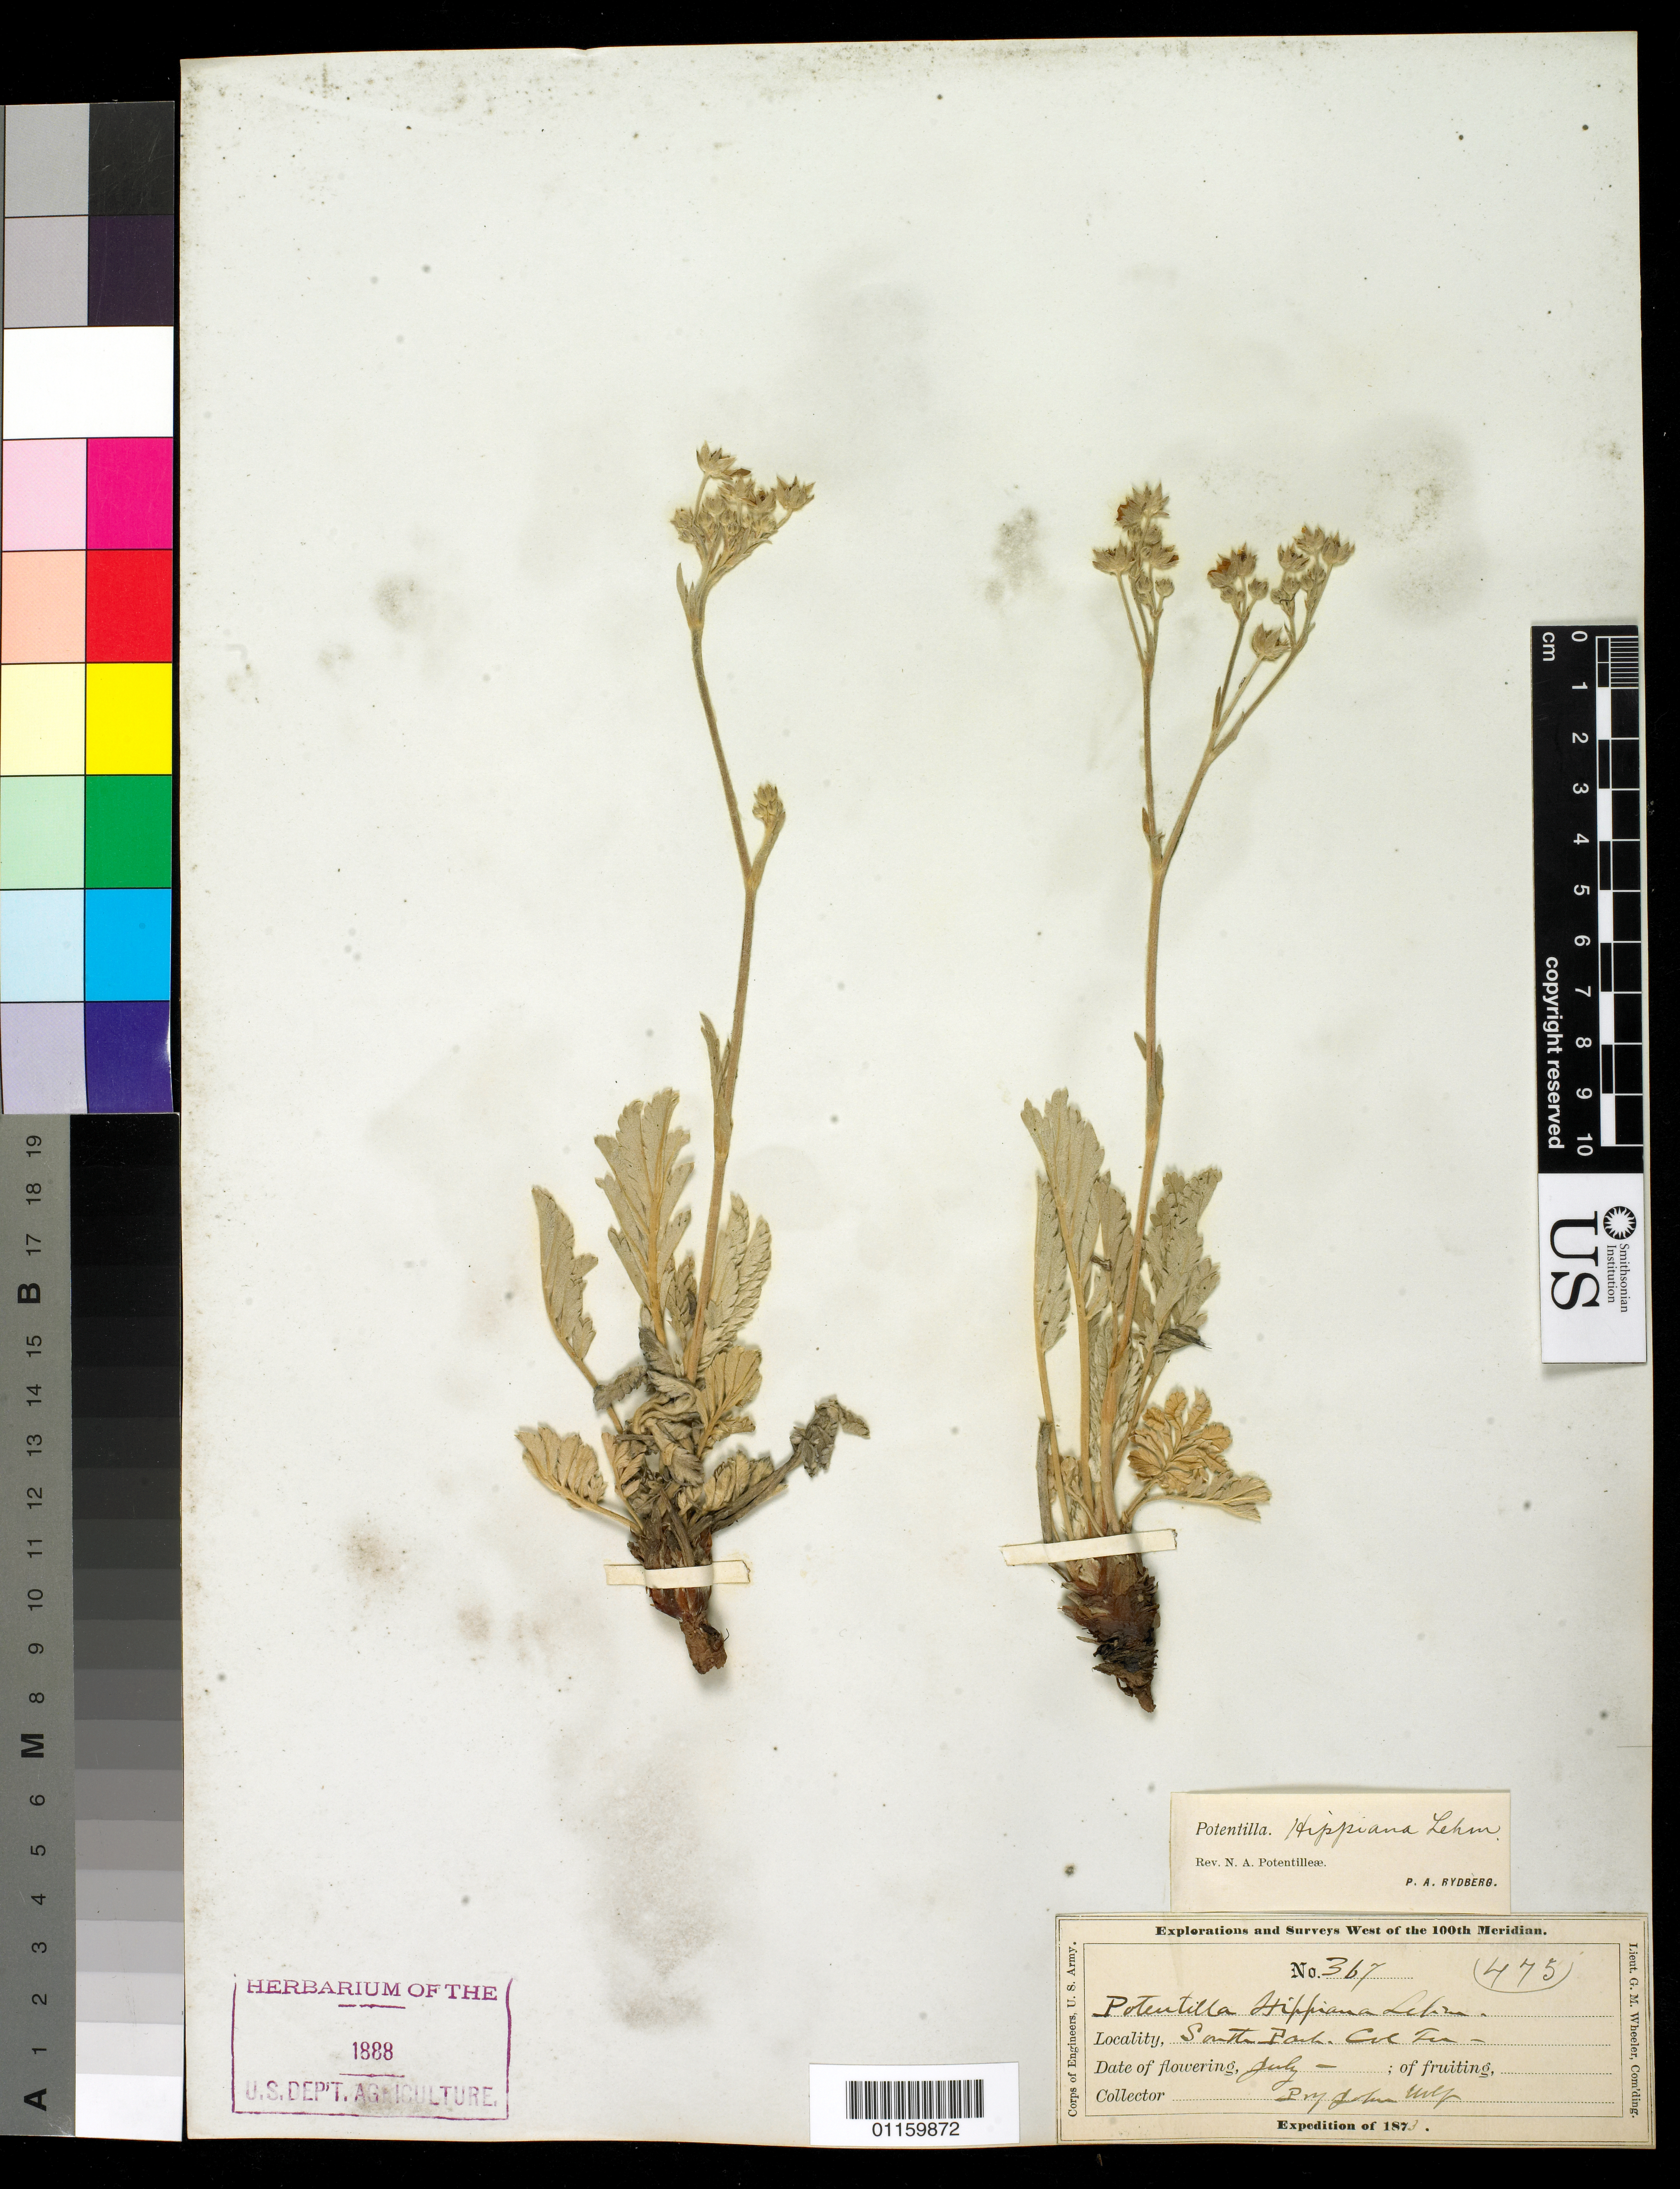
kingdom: Plantae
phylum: Tracheophyta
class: Magnoliopsida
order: Rosales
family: Rosaceae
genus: Potentilla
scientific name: Potentilla hippiana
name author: Lehm.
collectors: J. Wolf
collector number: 367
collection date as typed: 1873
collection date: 1873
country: United States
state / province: Colorado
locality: South Park